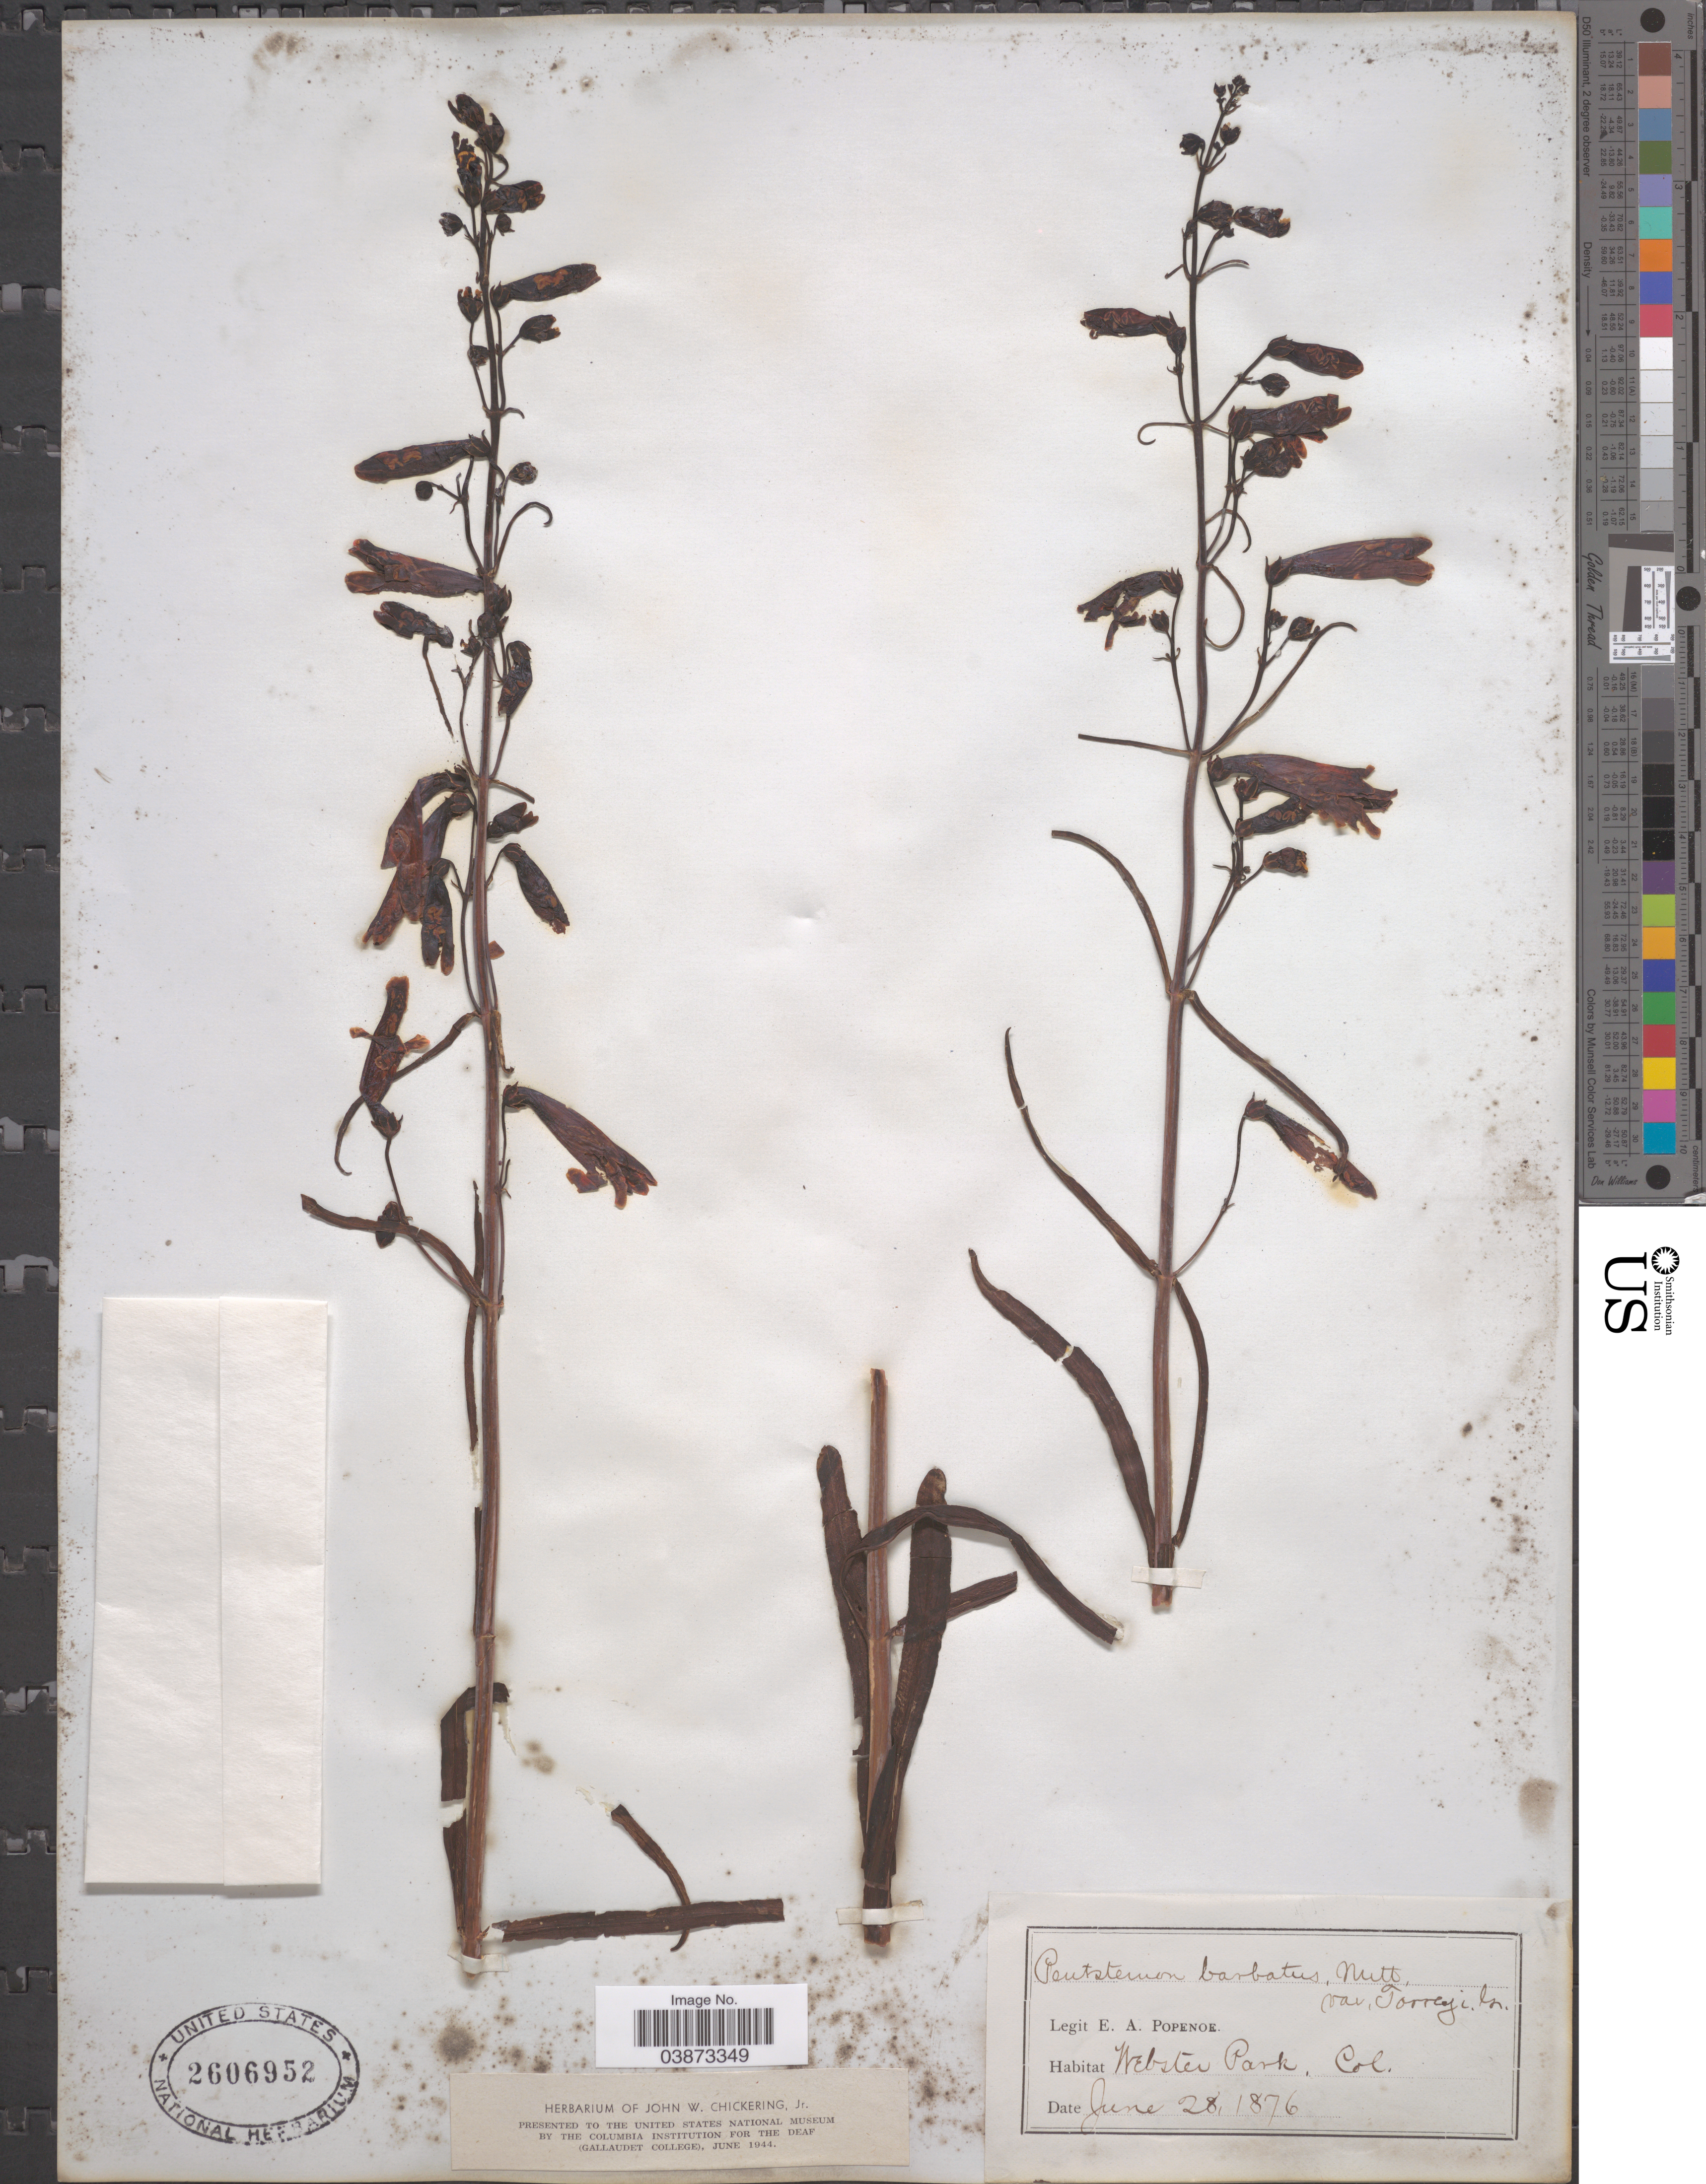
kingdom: Plantae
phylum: Tracheophyta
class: Magnoliopsida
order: Lamiales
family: Plantaginaceae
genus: Penstemon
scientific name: Penstemon barbatus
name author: (Cav.) Roth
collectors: E. A. Popenoe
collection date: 1876-06-28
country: United States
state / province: Colorado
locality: Webster Park.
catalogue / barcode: US 2606952